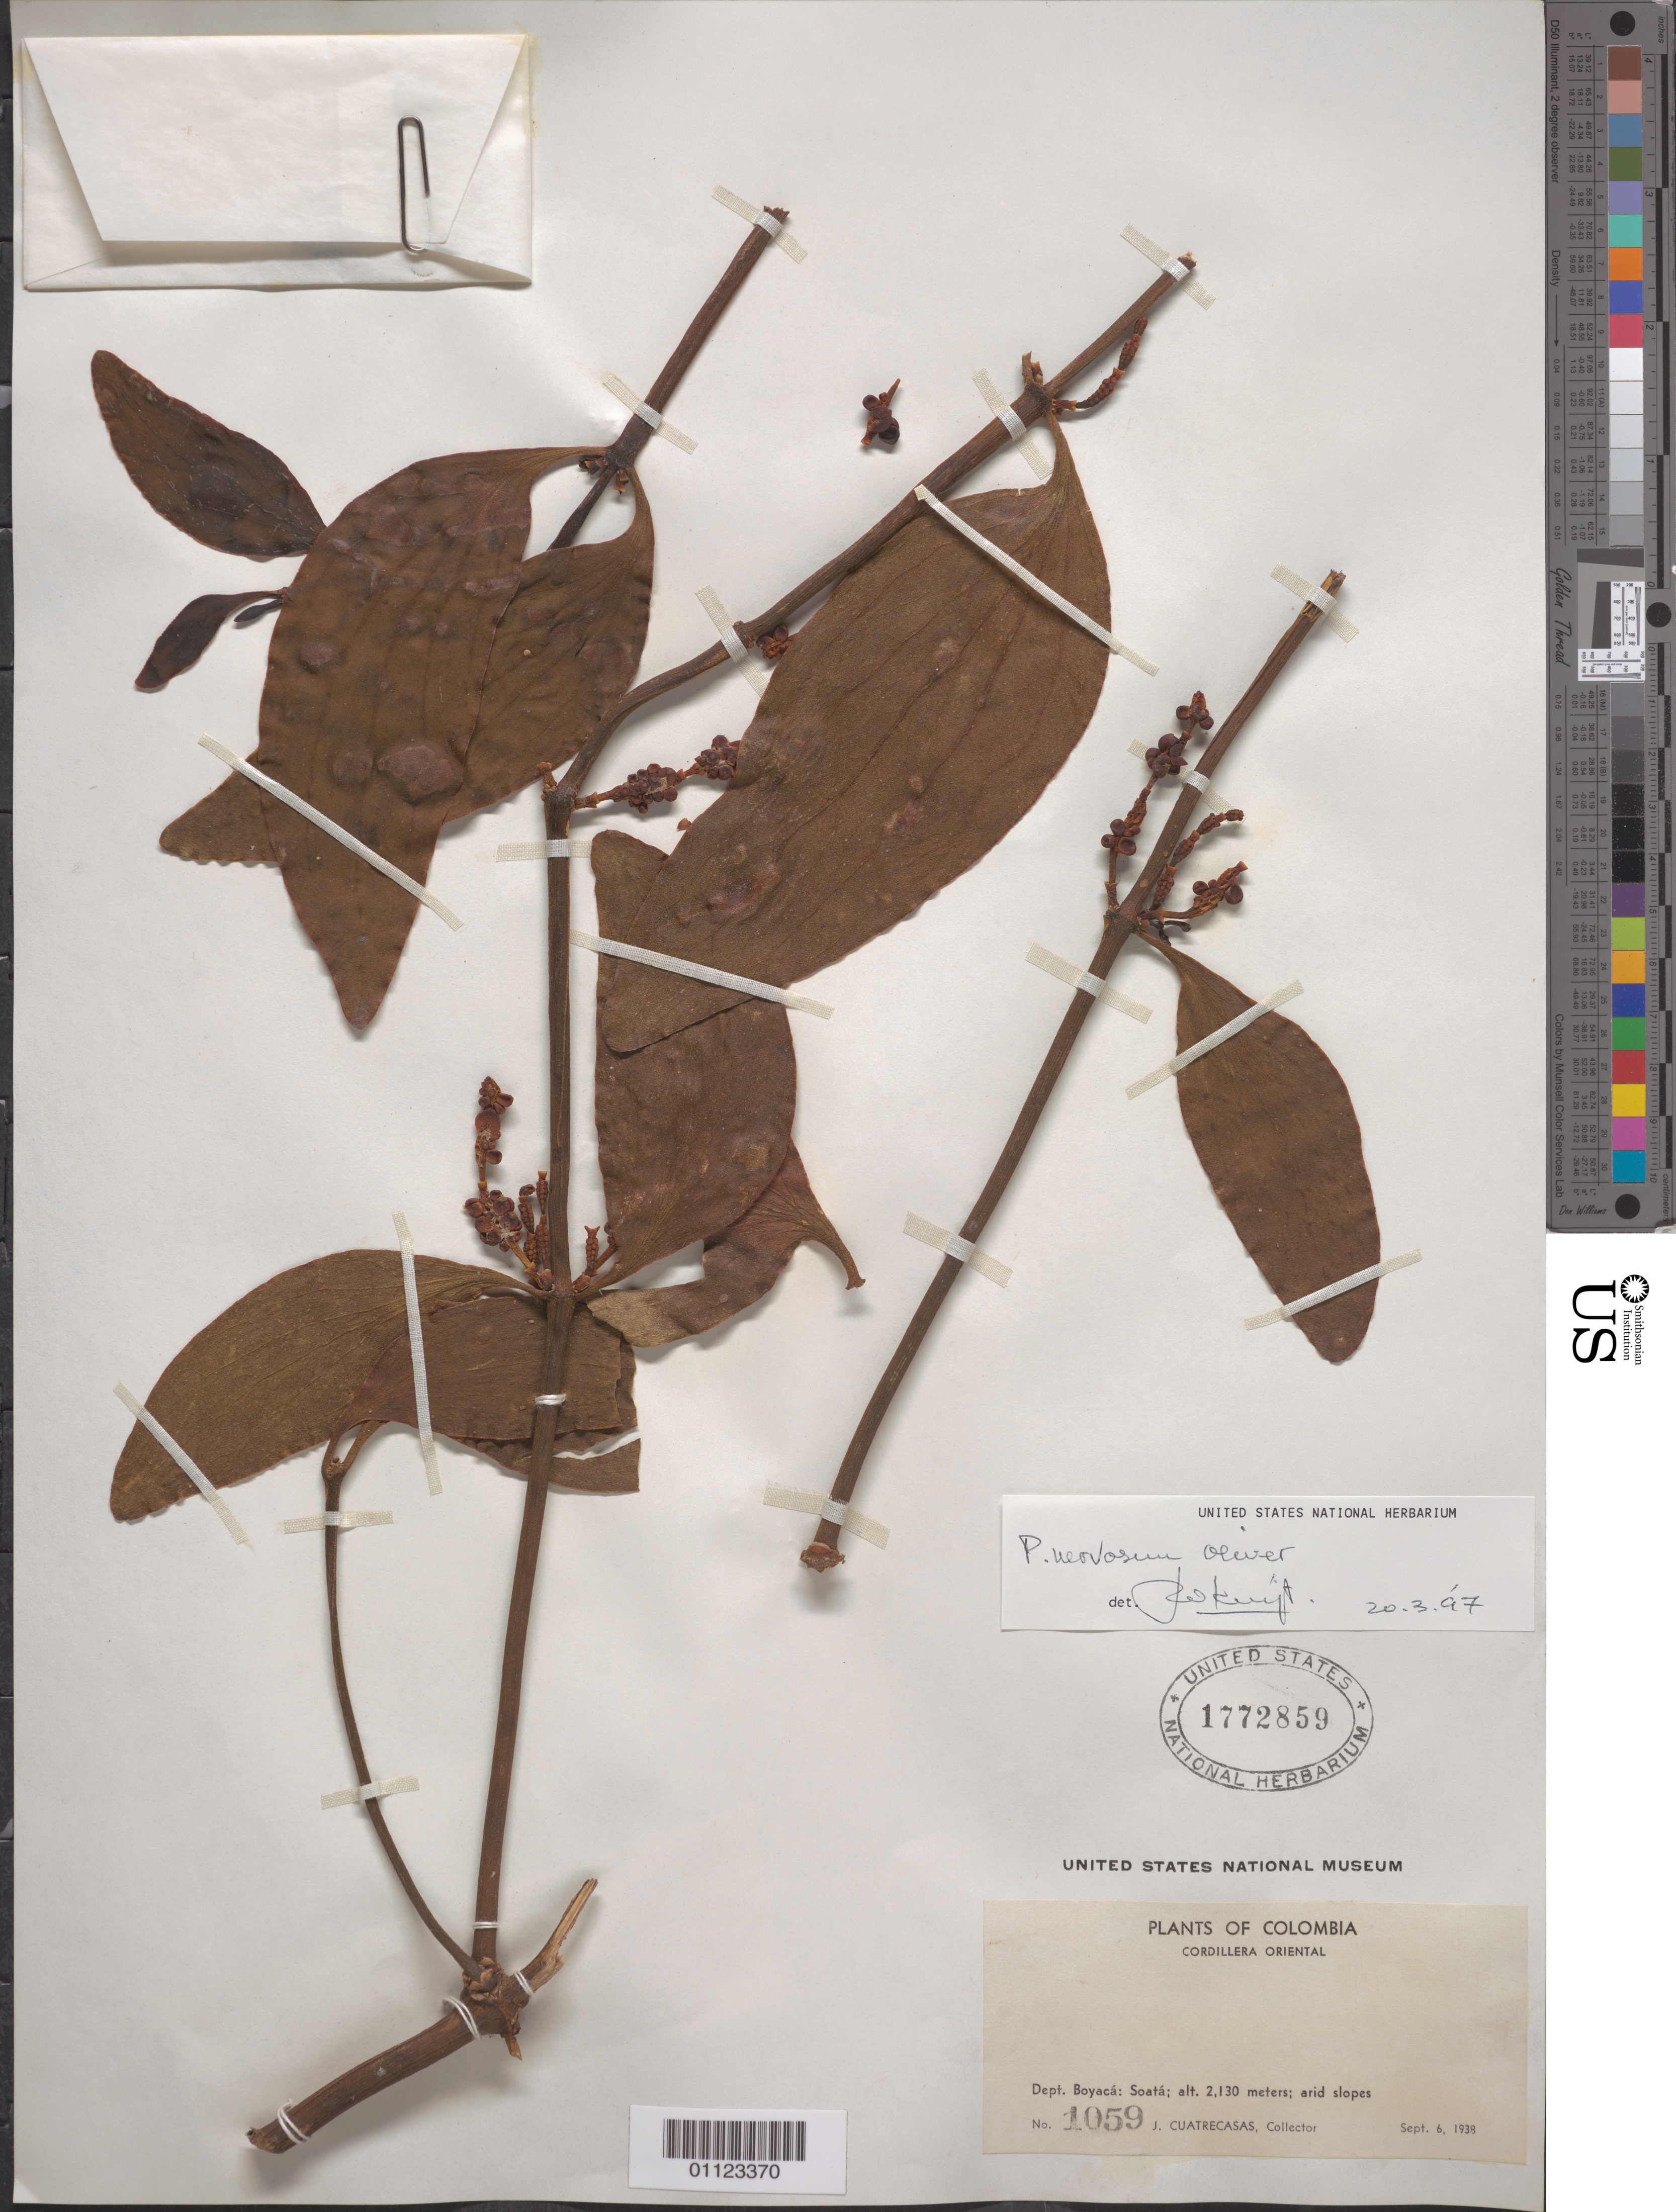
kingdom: Plantae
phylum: Tracheophyta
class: Magnoliopsida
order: Santalales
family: Viscaceae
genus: Phoradendron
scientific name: Phoradendron nervosum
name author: Oliv.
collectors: J. Cuatrecasas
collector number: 1059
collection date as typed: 06 Sep 1938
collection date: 1938-09-06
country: Colombia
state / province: Boyacá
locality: Cordillera Oriental, Soata.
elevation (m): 2130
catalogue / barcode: US 1772859